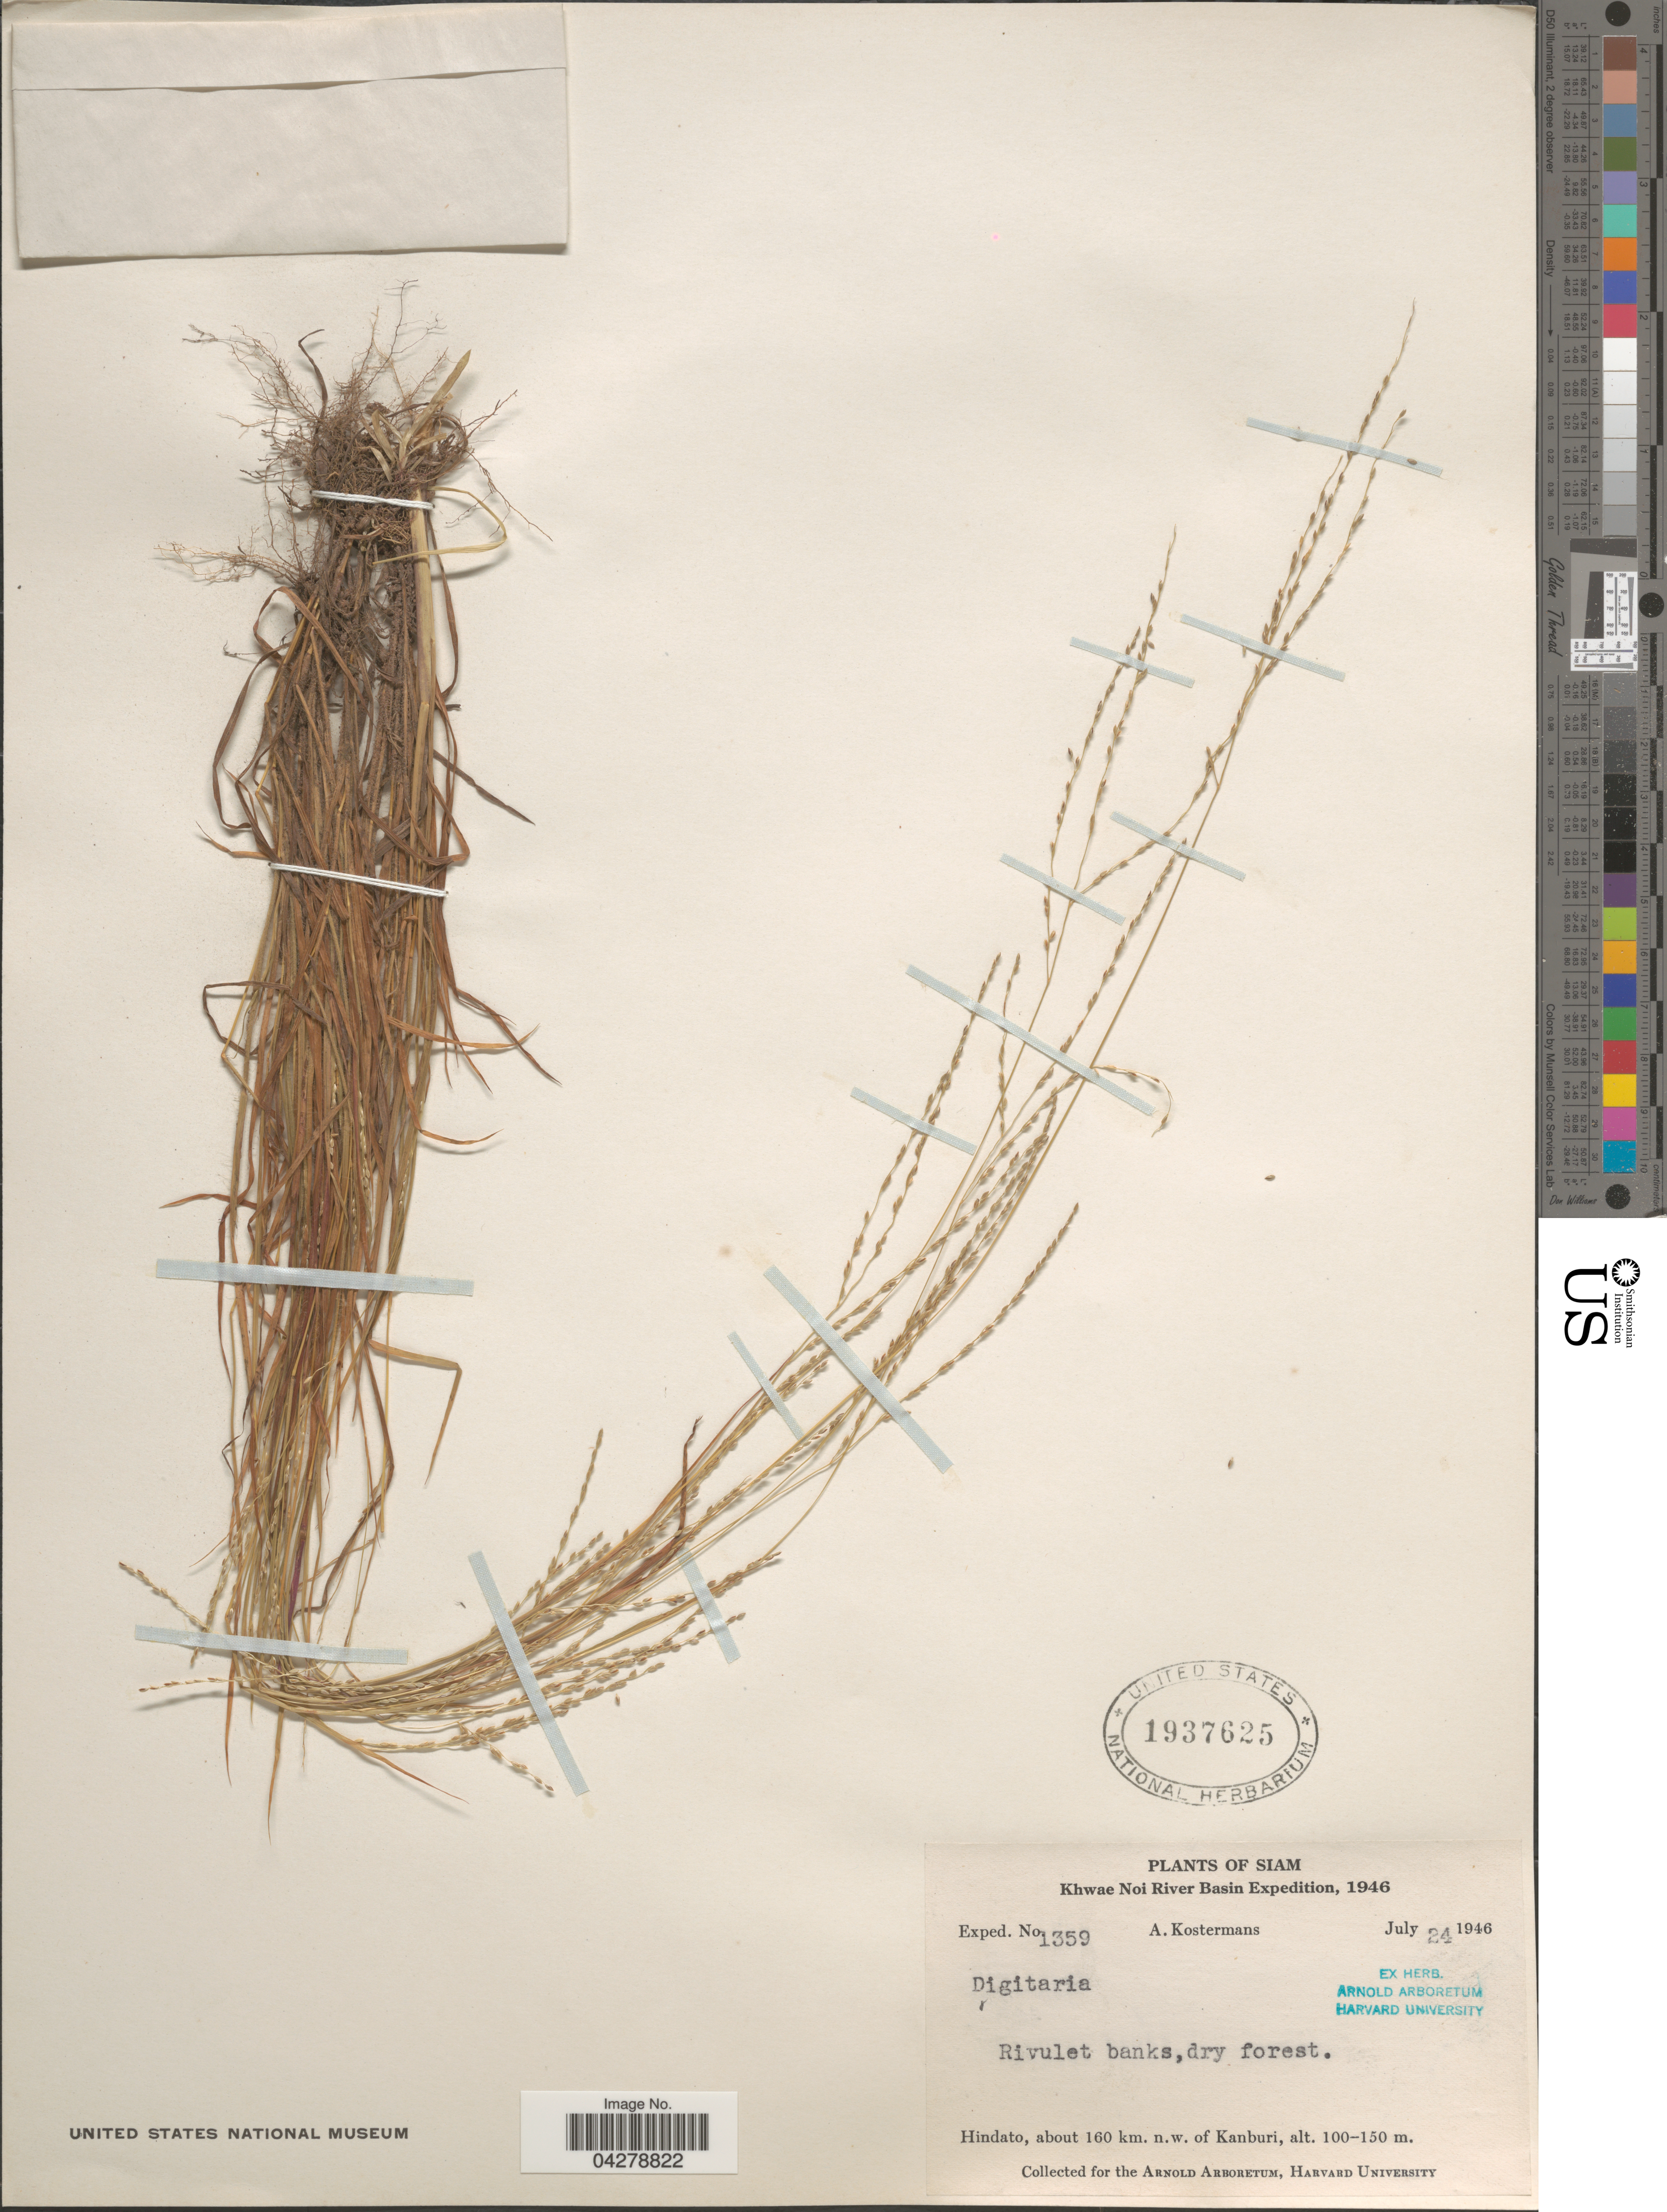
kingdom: Plantae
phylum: Tracheophyta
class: Liliopsida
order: Poales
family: Poaceae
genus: Digitaria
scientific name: Digitaria sp.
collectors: A. J. G. Kostermans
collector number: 1359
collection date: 1946-07-24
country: Thailand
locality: Siam. Khwae Noi River Basin Expedition, 1946. Hindato, about 160 km. n. w. of Kanburi.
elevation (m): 100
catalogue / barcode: US 1937625